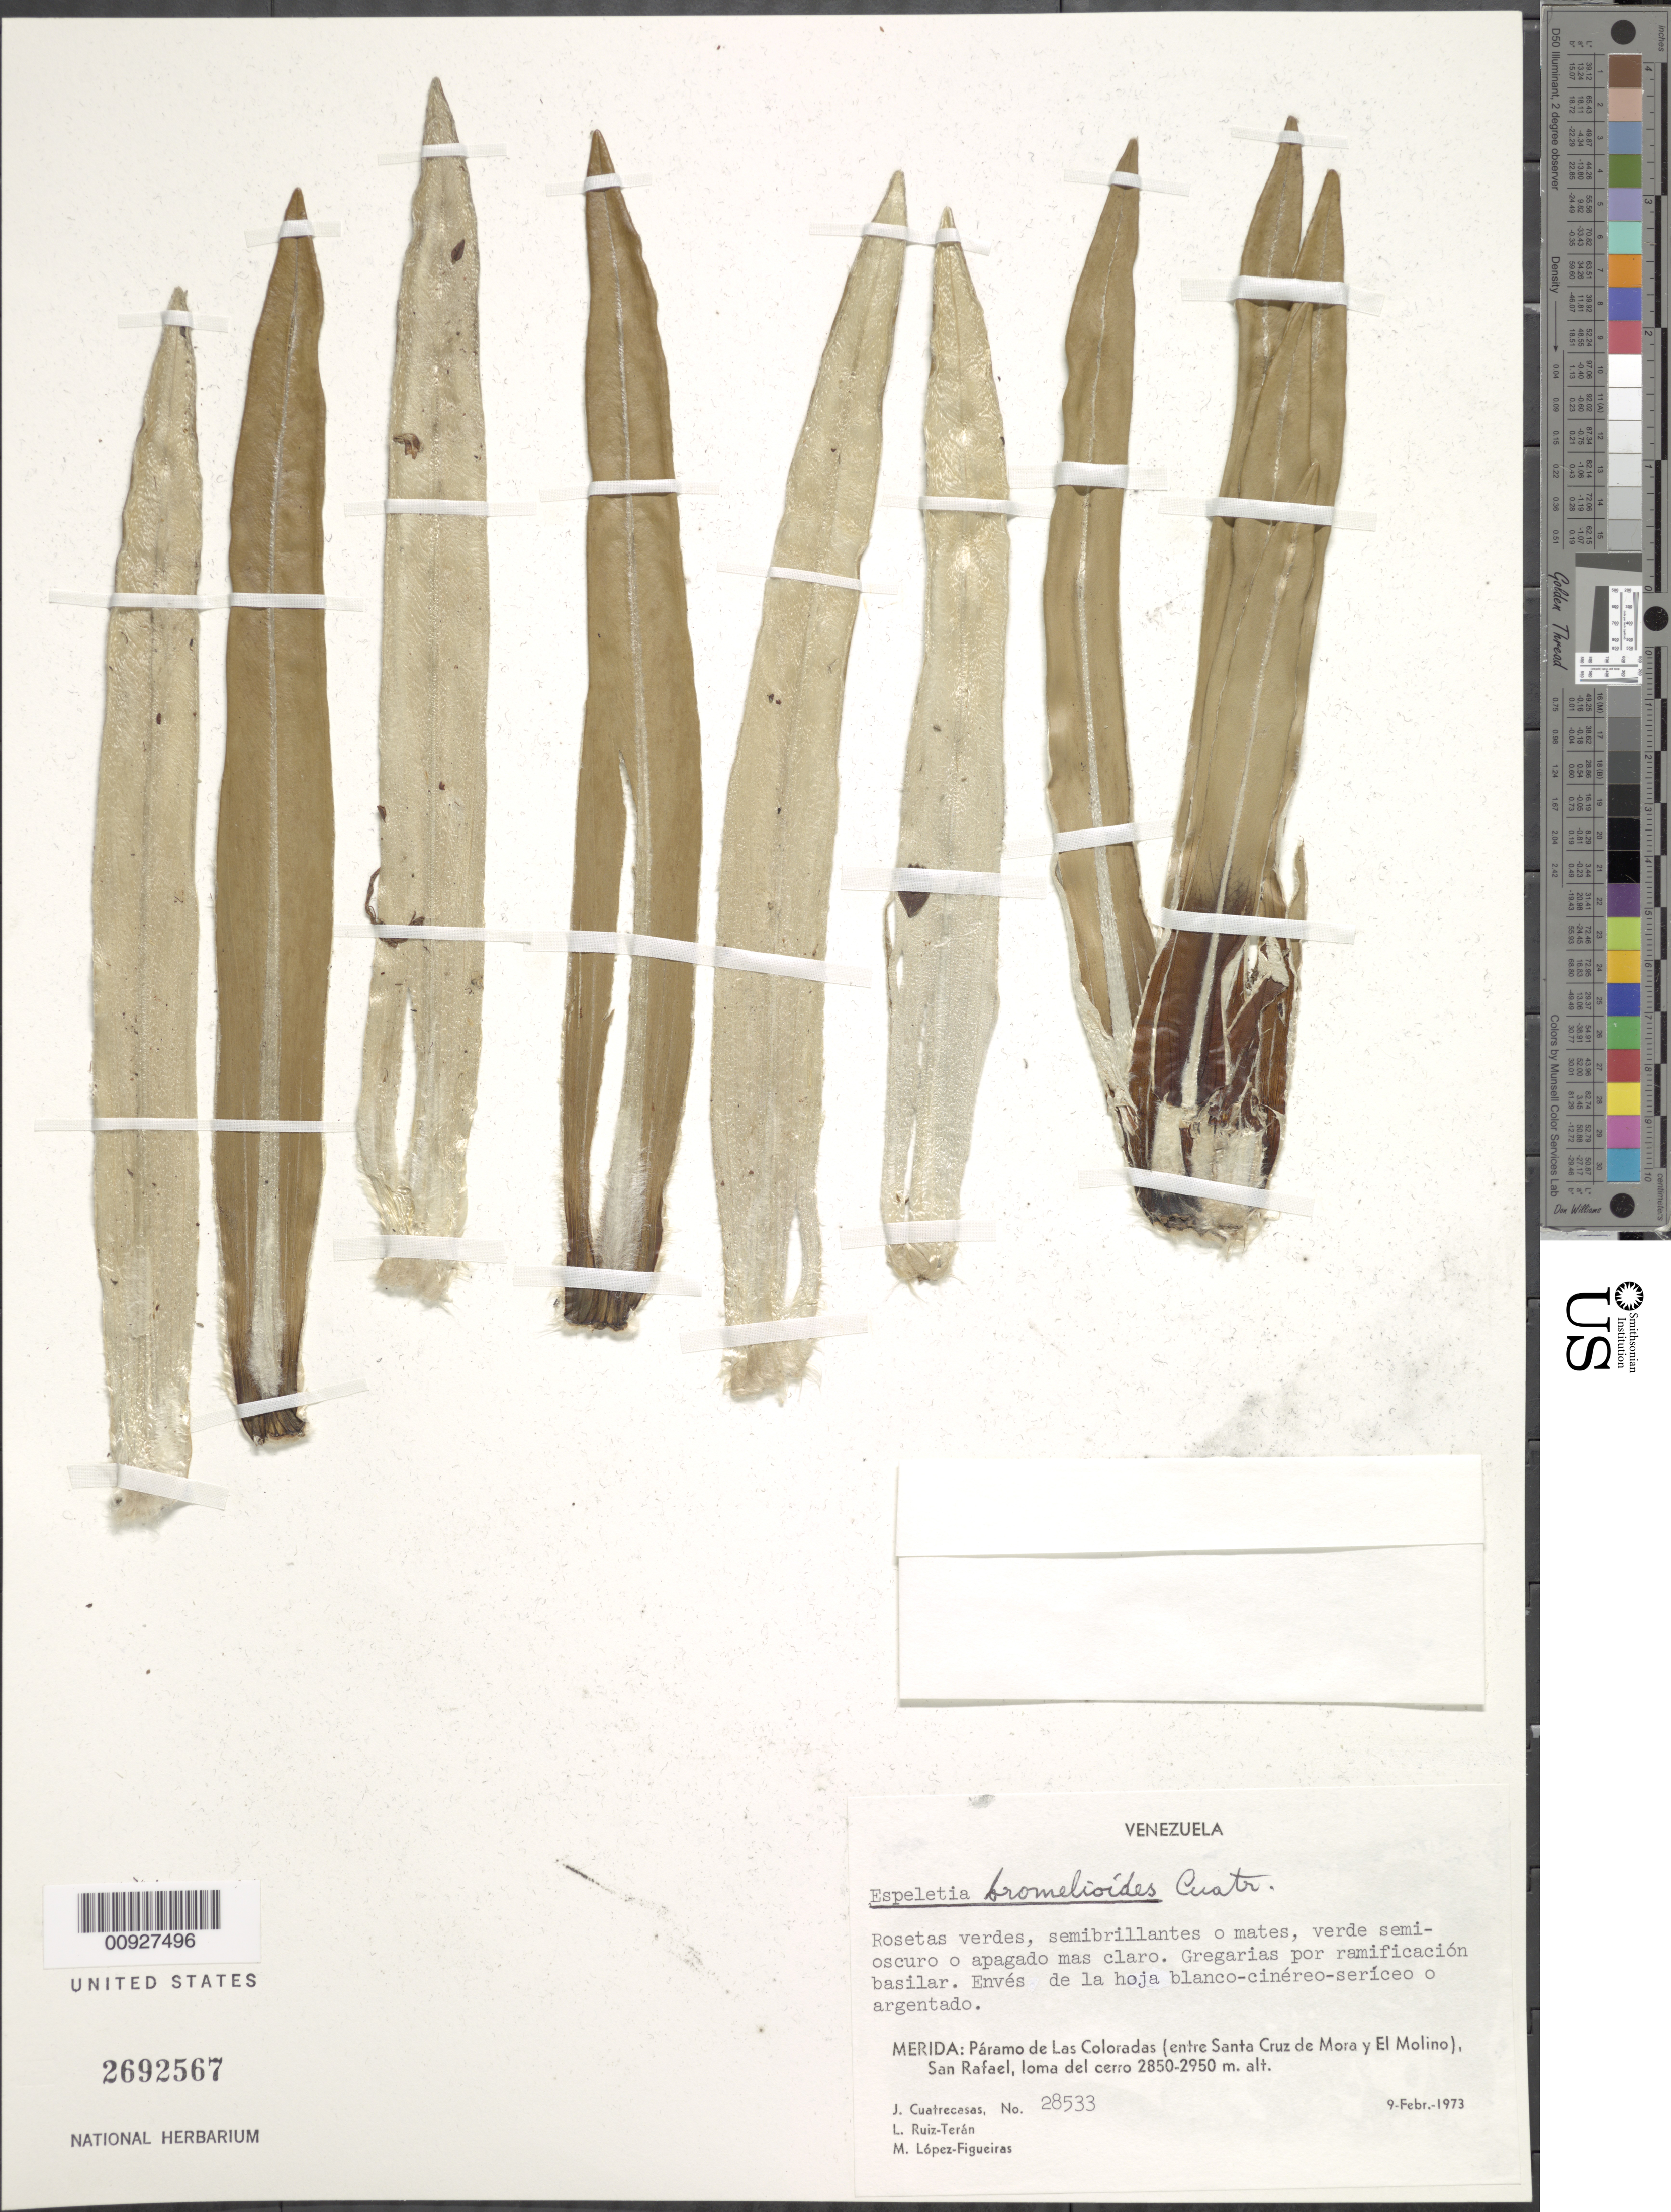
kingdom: Plantae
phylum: Tracheophyta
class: Magnoliopsida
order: Asterales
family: Asteraceae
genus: Ruilopezia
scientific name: Ruilopezia bromelioides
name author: (Cuatrec.) Cuatrec.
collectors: J. Cuatrecasas, L. E. Ruíz-Terán & M. López Figueiras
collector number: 28533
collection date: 1973-02-09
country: Venezuela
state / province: Mérida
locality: Paramo de Las Coloradas, (entre Santa Cruz de Mora y El Molino), San Rafael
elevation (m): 2850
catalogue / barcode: US 2692567